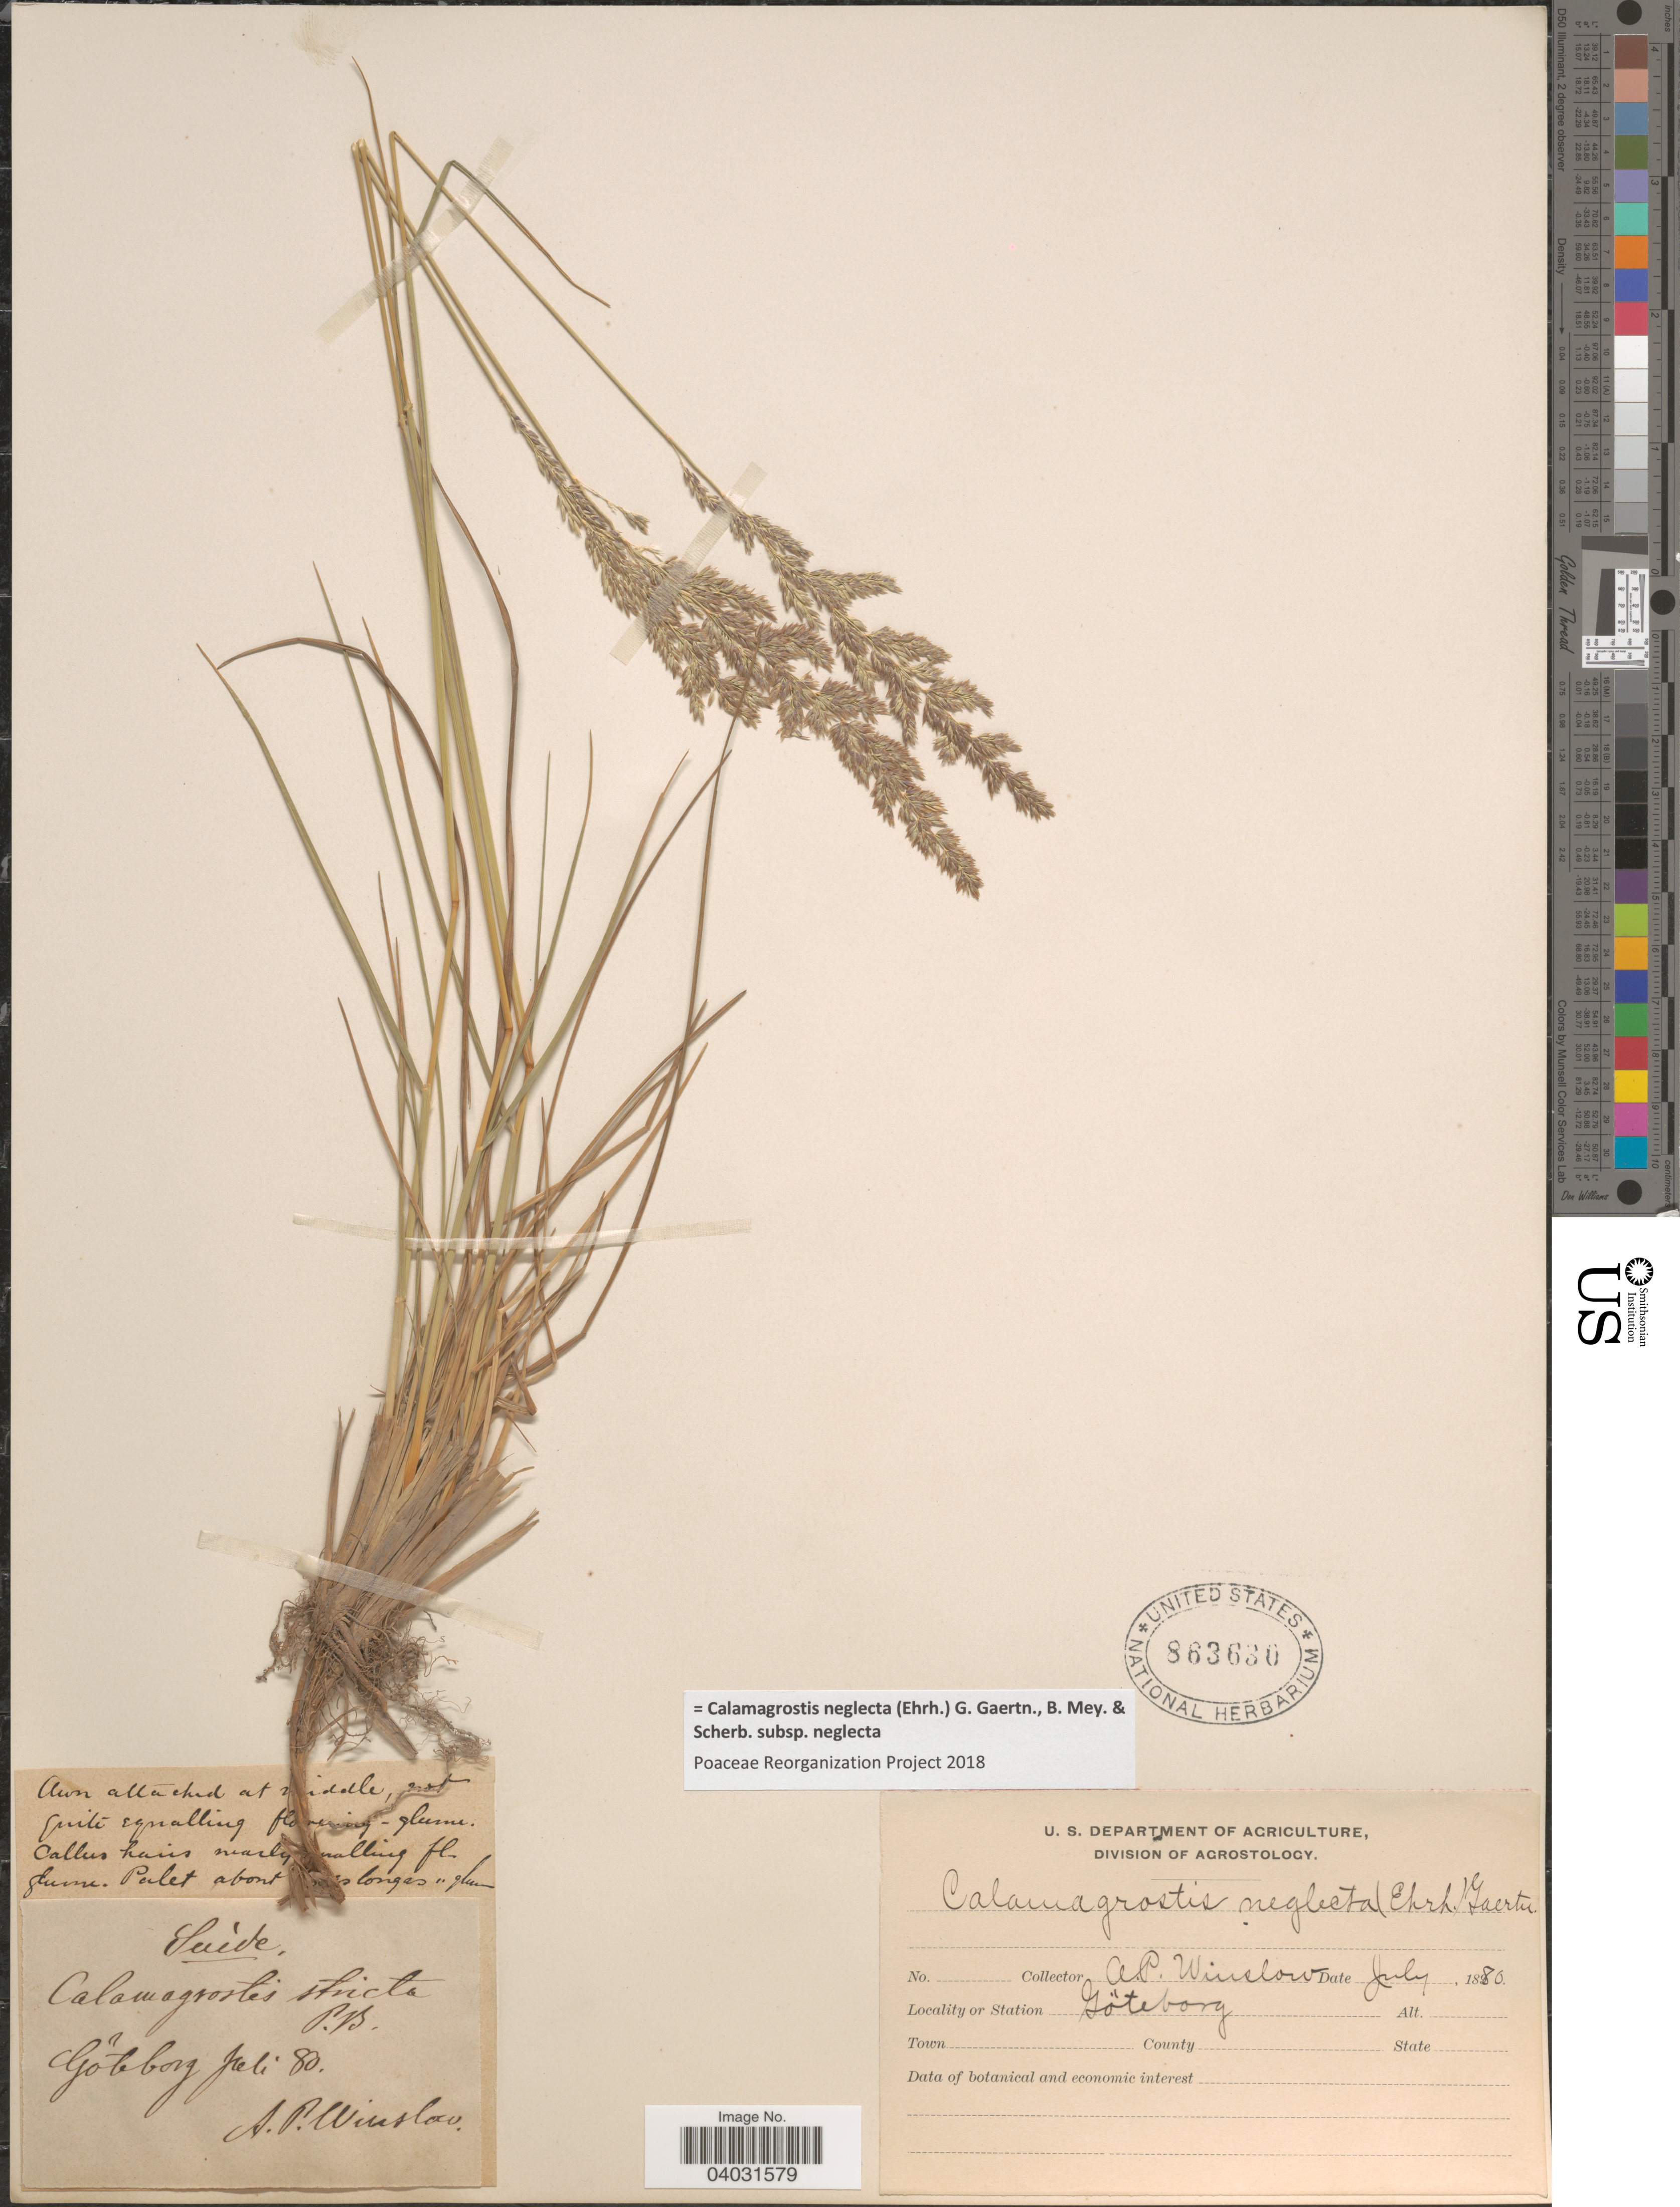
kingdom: Plantae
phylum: Tracheophyta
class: Liliopsida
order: Poales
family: Poaceae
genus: Calamagrostis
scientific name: Calamagrostis neglecta subsp. neglecta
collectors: A. Winslow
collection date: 1880-07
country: Sweden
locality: Göteborg.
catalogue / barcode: US 863630